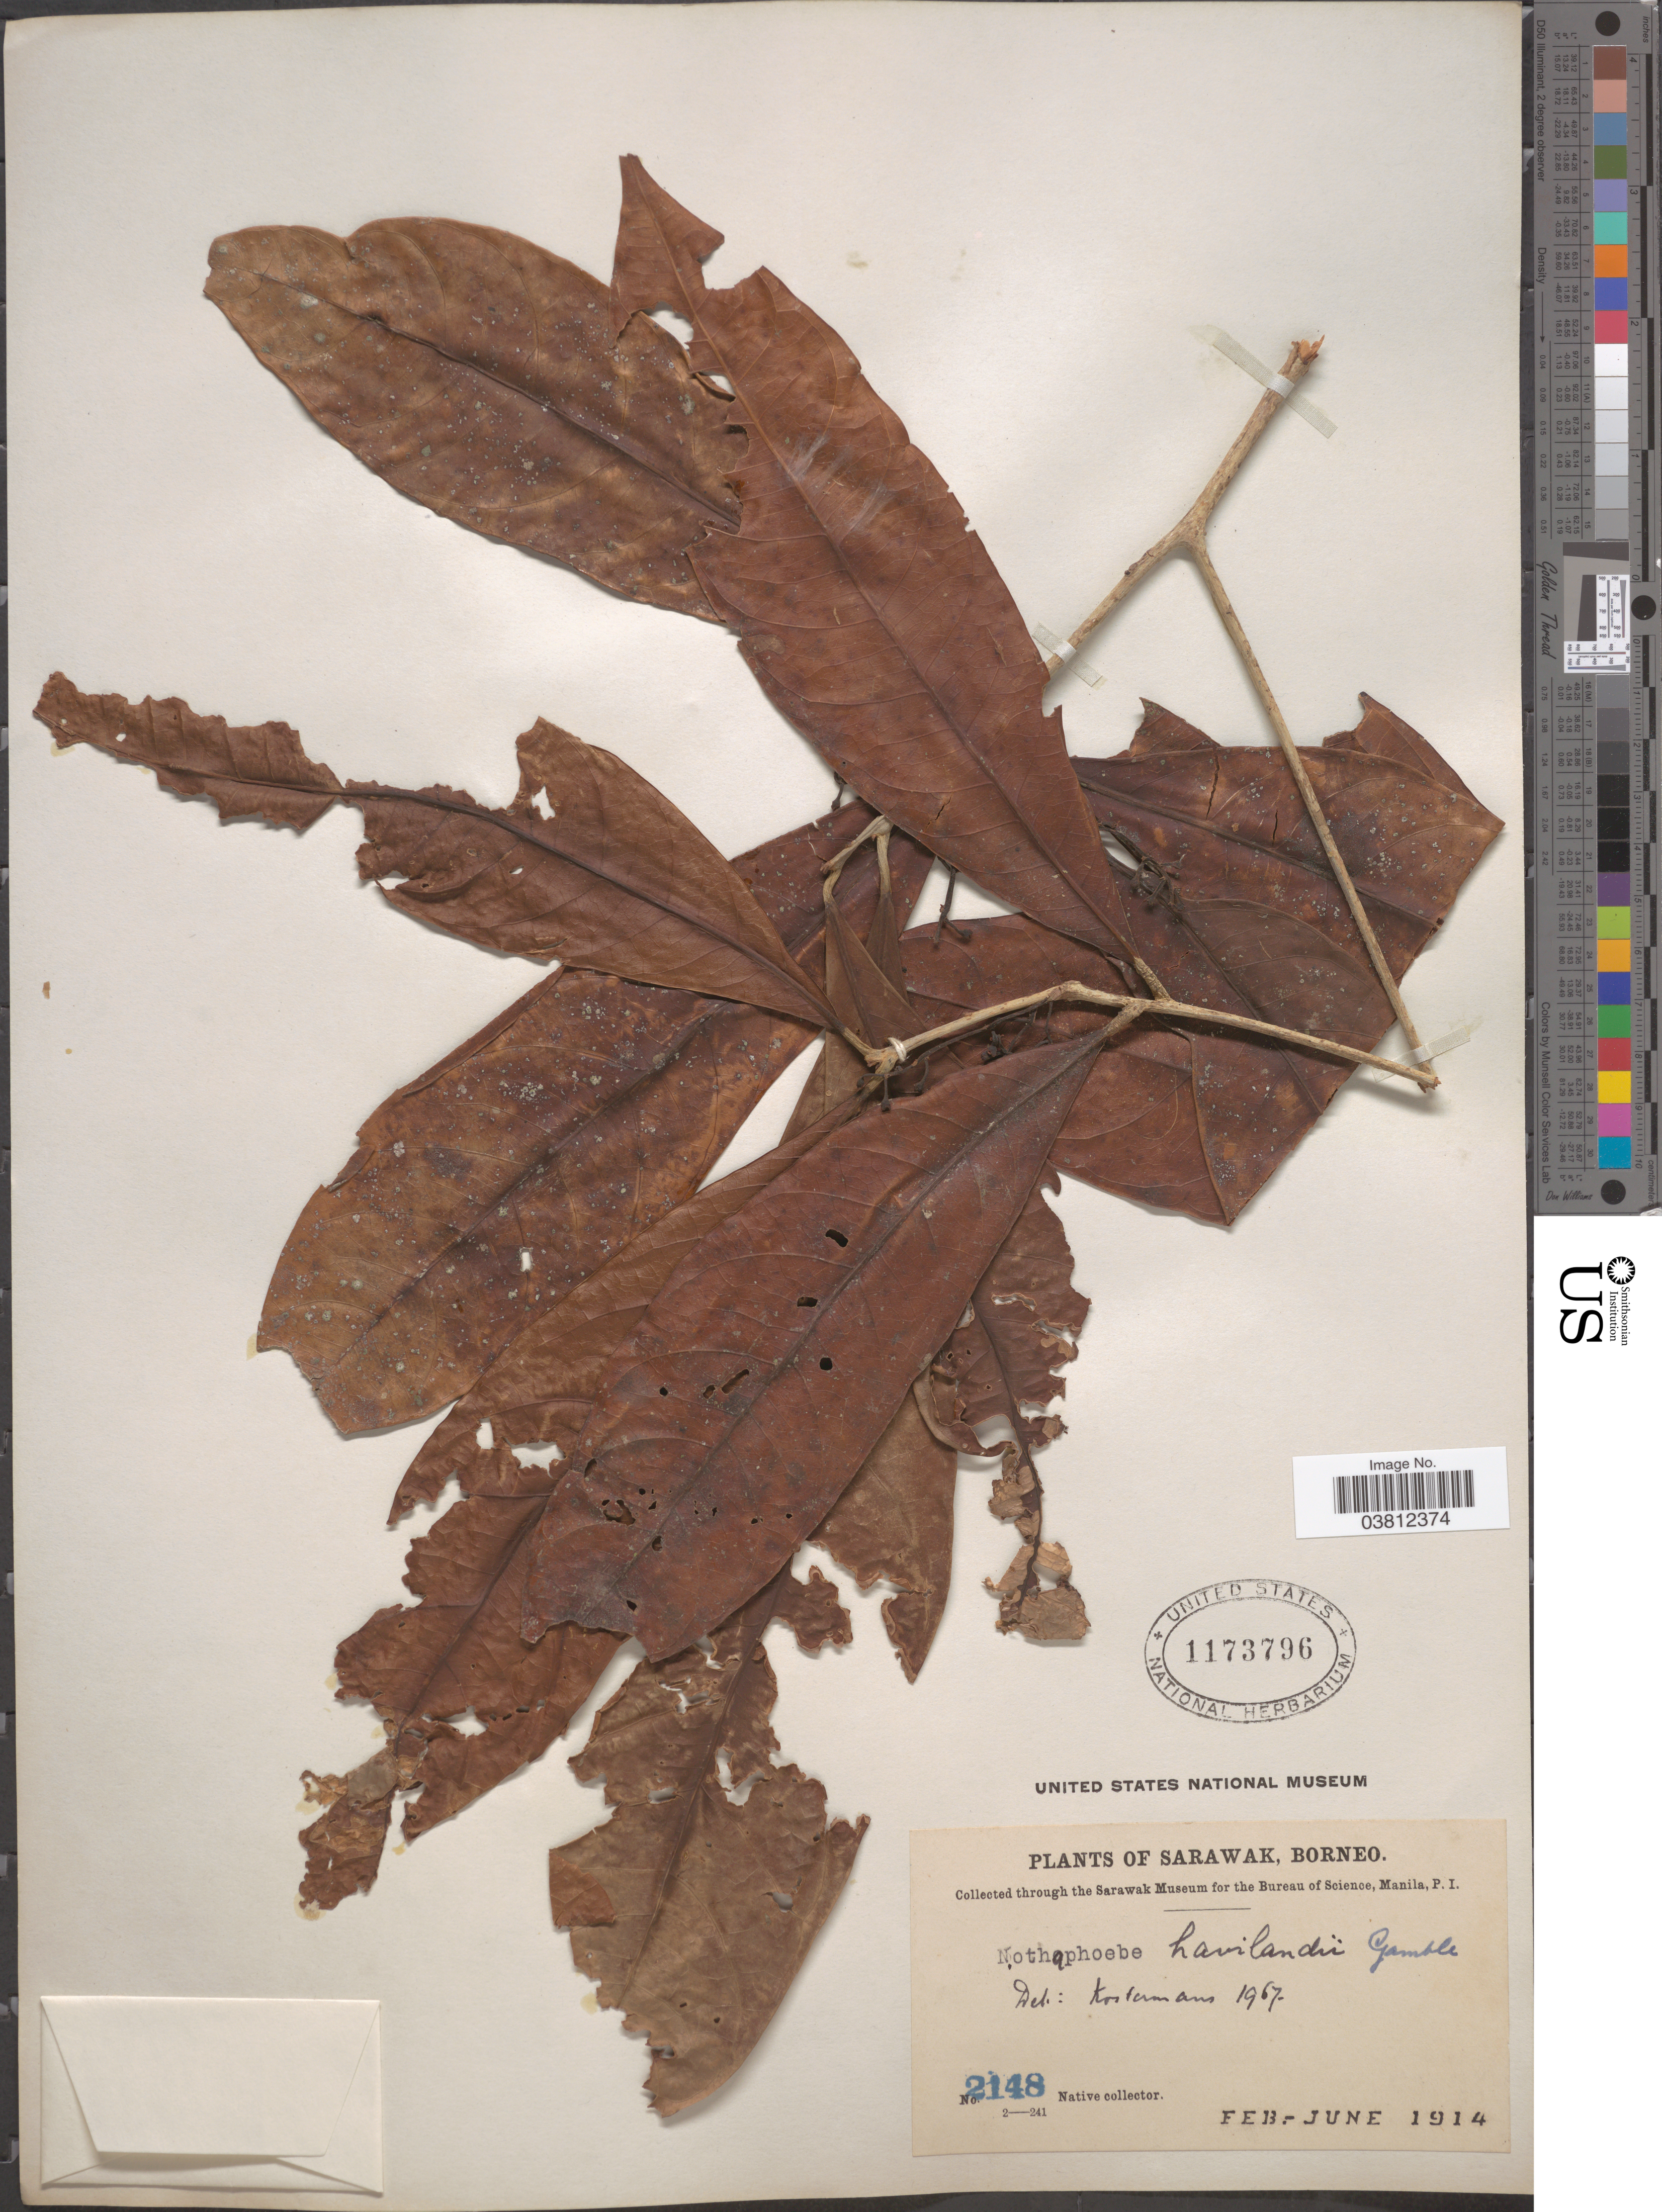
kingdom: Plantae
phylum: Tracheophyta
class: Magnoliopsida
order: Laurales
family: Lauraceae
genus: Nothaphoebe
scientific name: Nothaphoebe havilandii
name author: Gamble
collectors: Native collector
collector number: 2148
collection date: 1914-02/1914-06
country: Malaysia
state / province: Sarawak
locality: Borneo.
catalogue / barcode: US 1173796